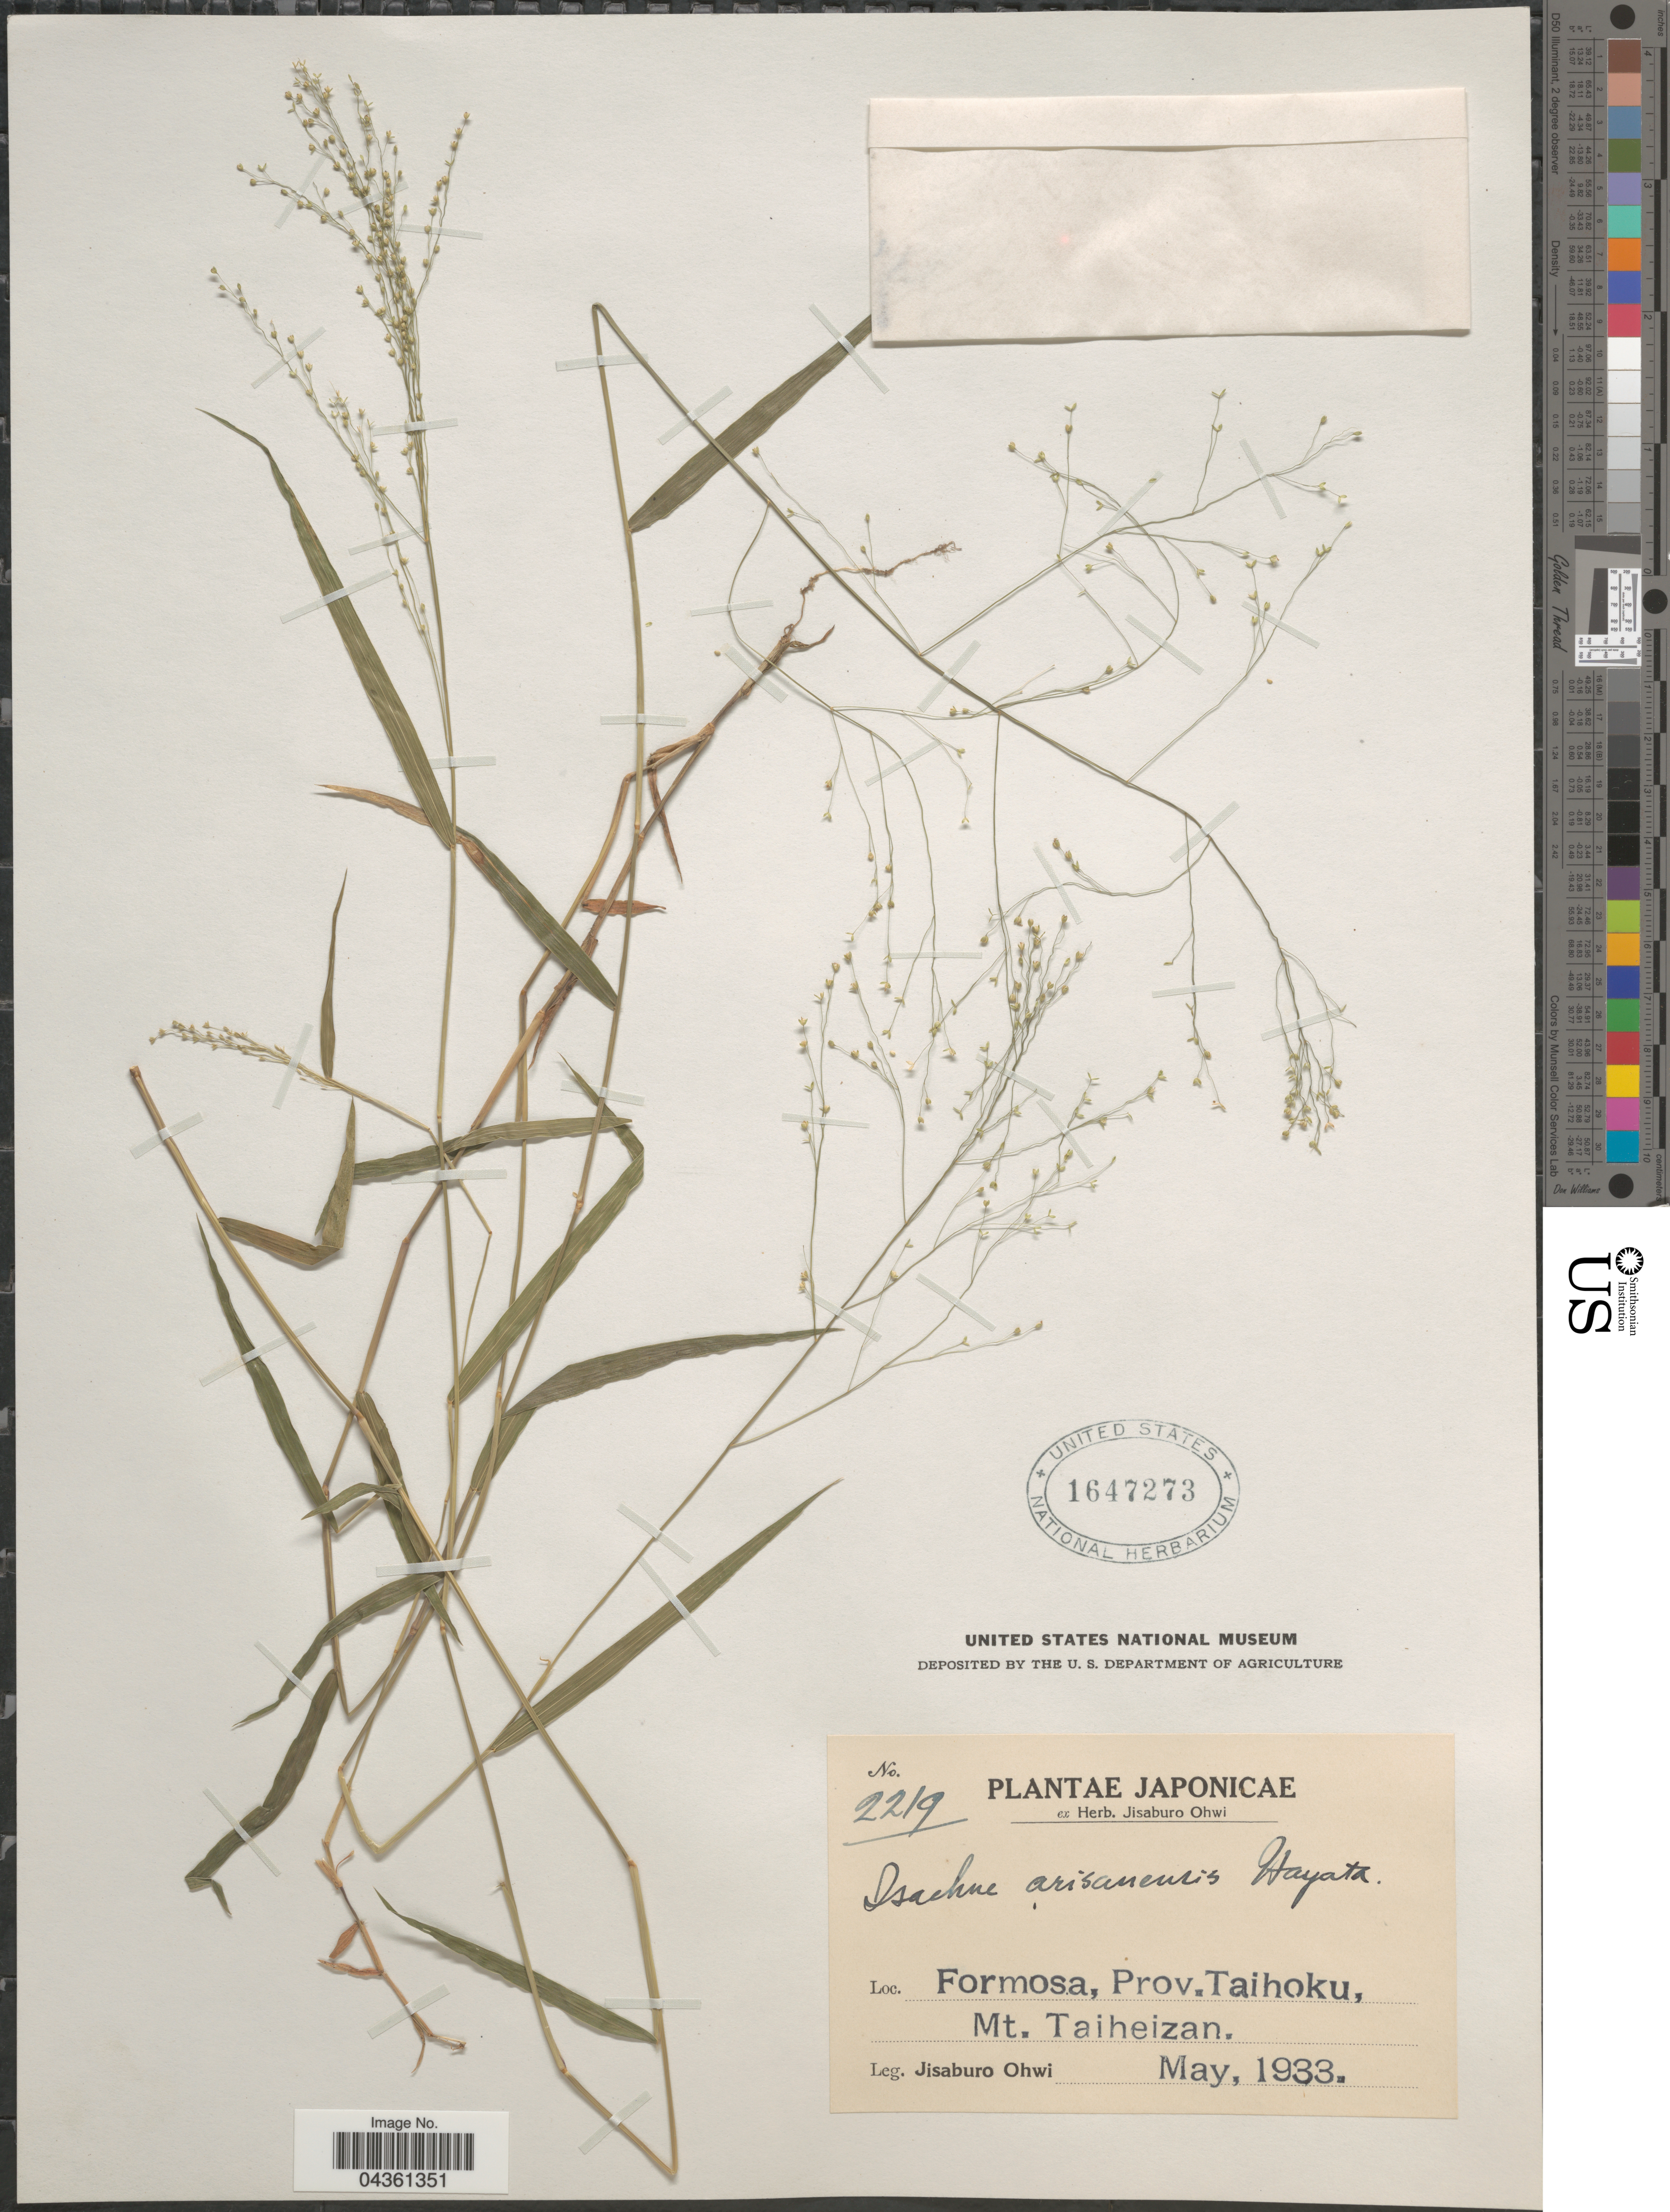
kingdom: Plantae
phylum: Tracheophyta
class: Liliopsida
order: Poales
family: Poaceae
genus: Isachne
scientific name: Isachne albens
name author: Trin.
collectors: J. Ohwi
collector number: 2219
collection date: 1933-05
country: Taiwan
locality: Formosa, Prov. Taihoku, Mt. Taiheizan.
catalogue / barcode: US 1647273